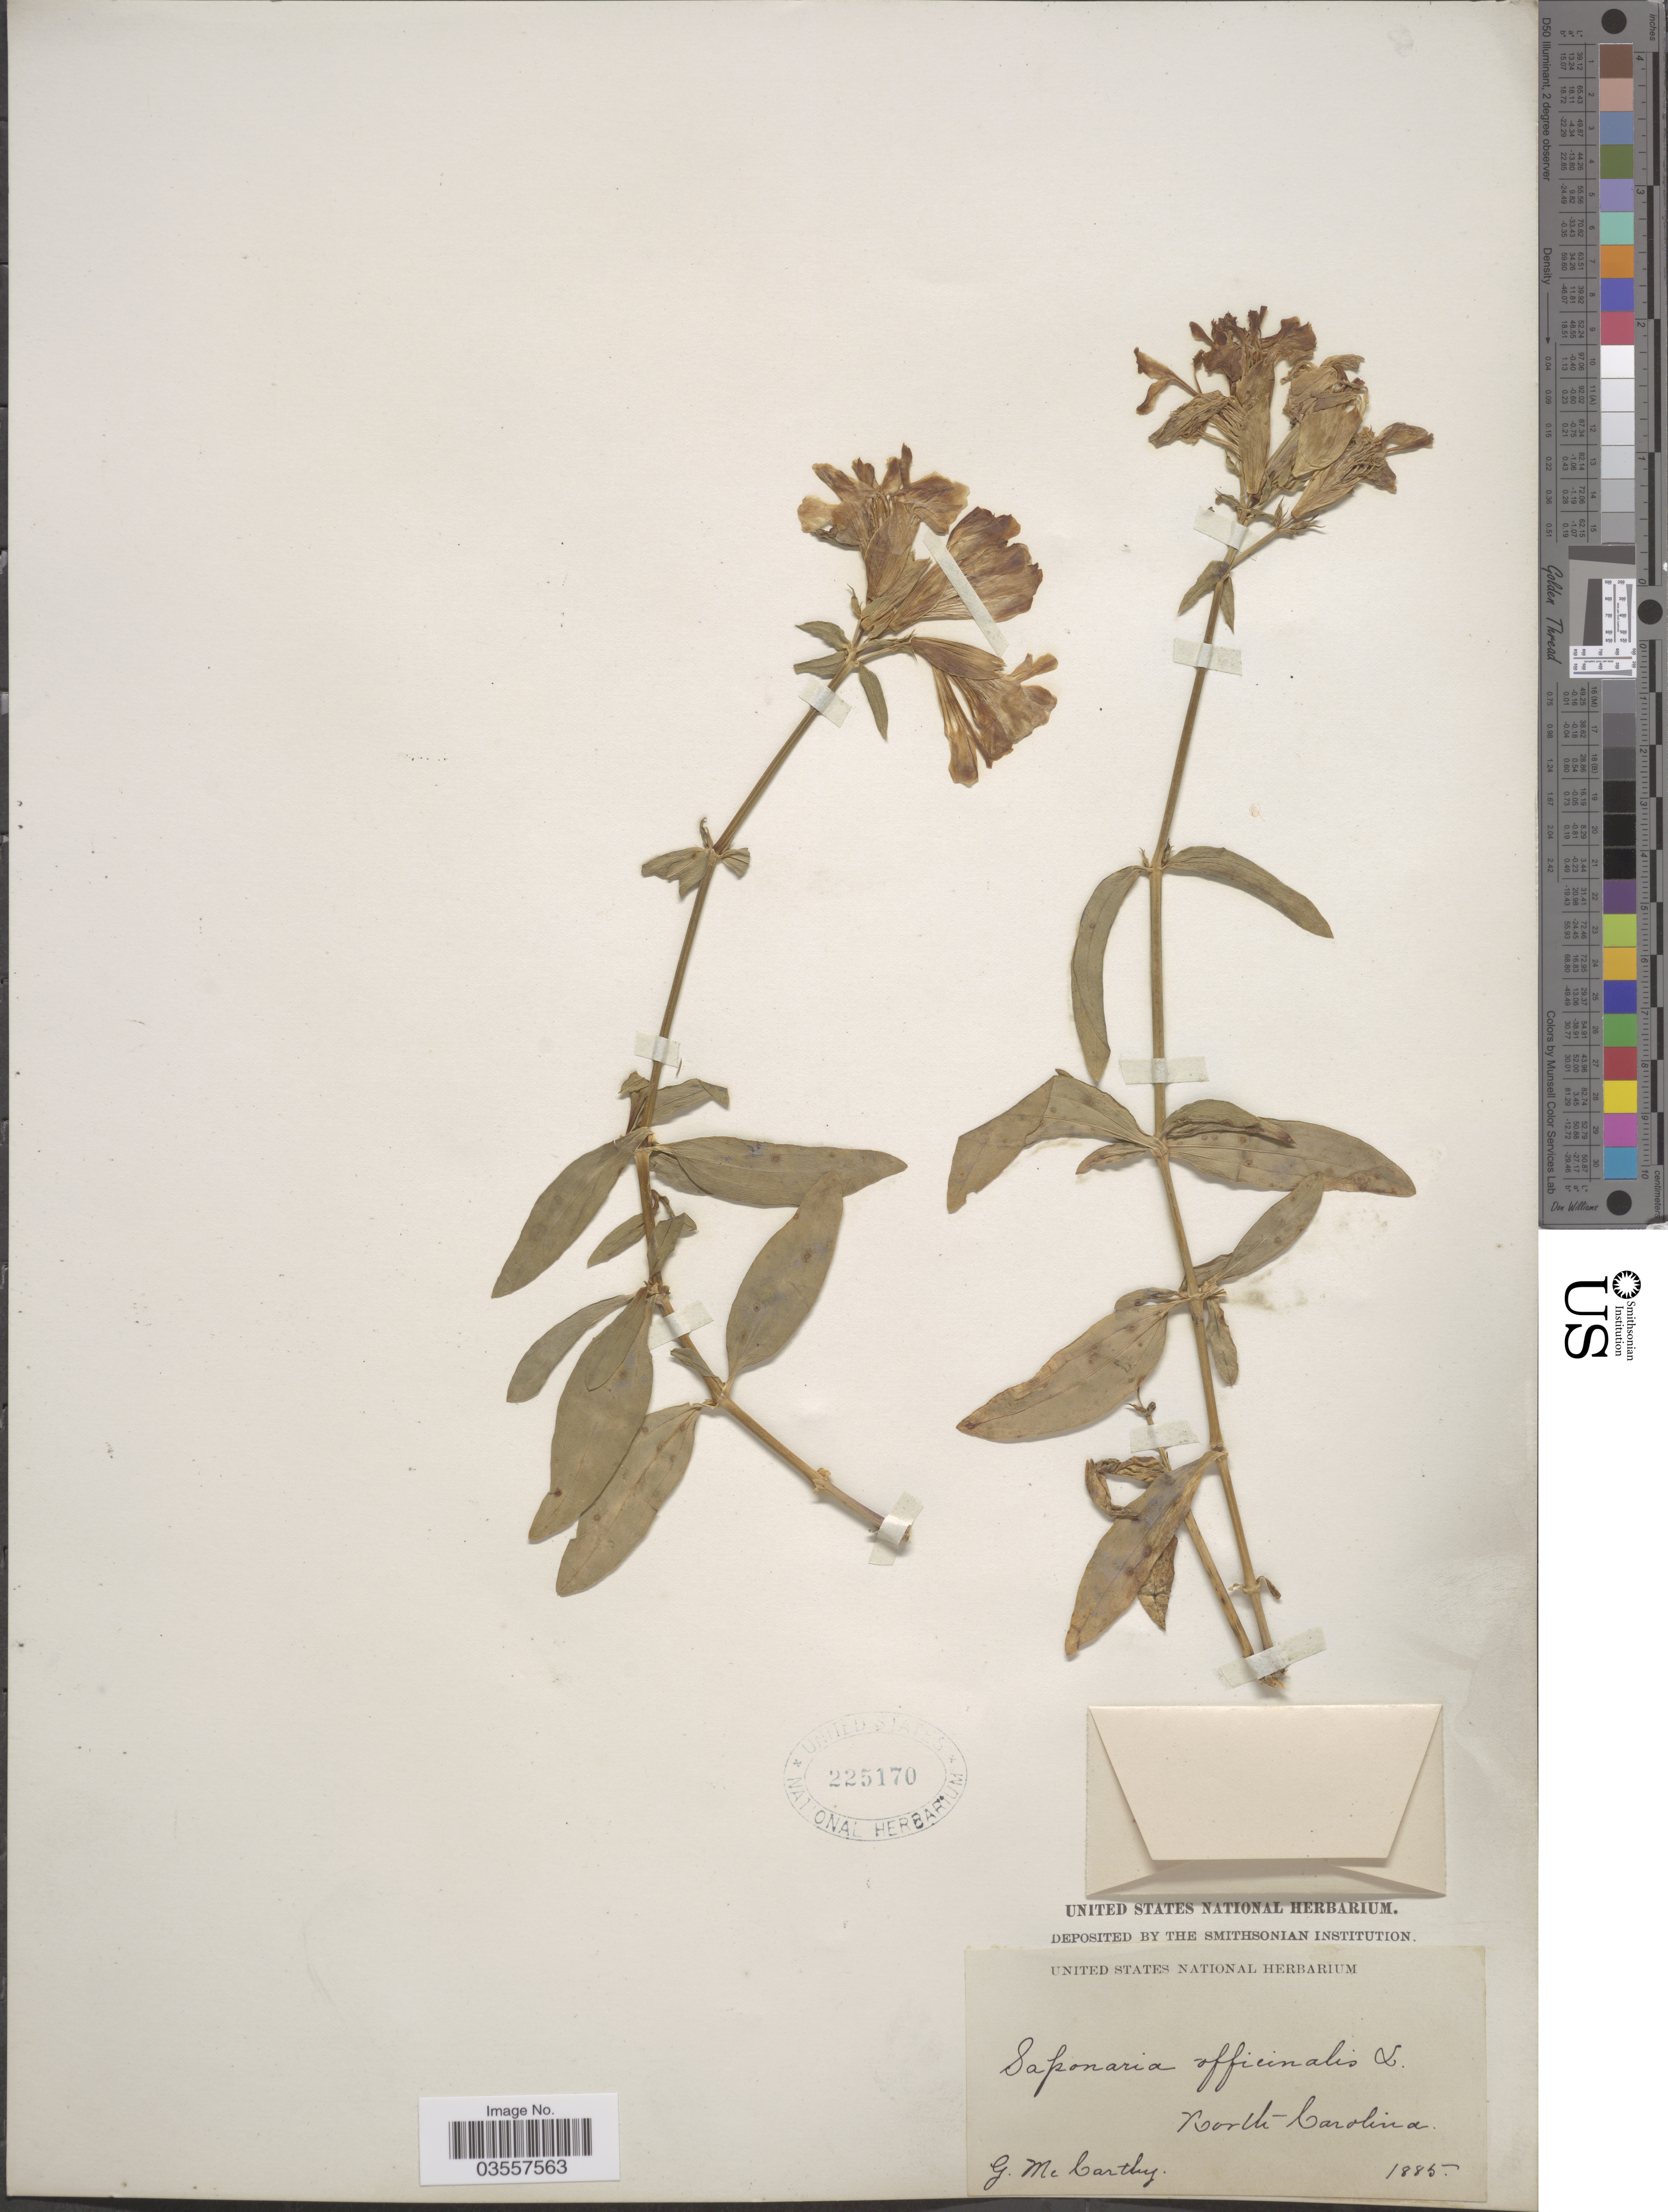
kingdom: Plantae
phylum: Tracheophyta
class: Magnoliopsida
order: Caryophyllales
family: Caryophyllaceae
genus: Saponaria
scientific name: Saponaria officinalis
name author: L.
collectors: G. McCarthy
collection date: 1885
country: United States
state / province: North Carolina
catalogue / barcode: US 225170